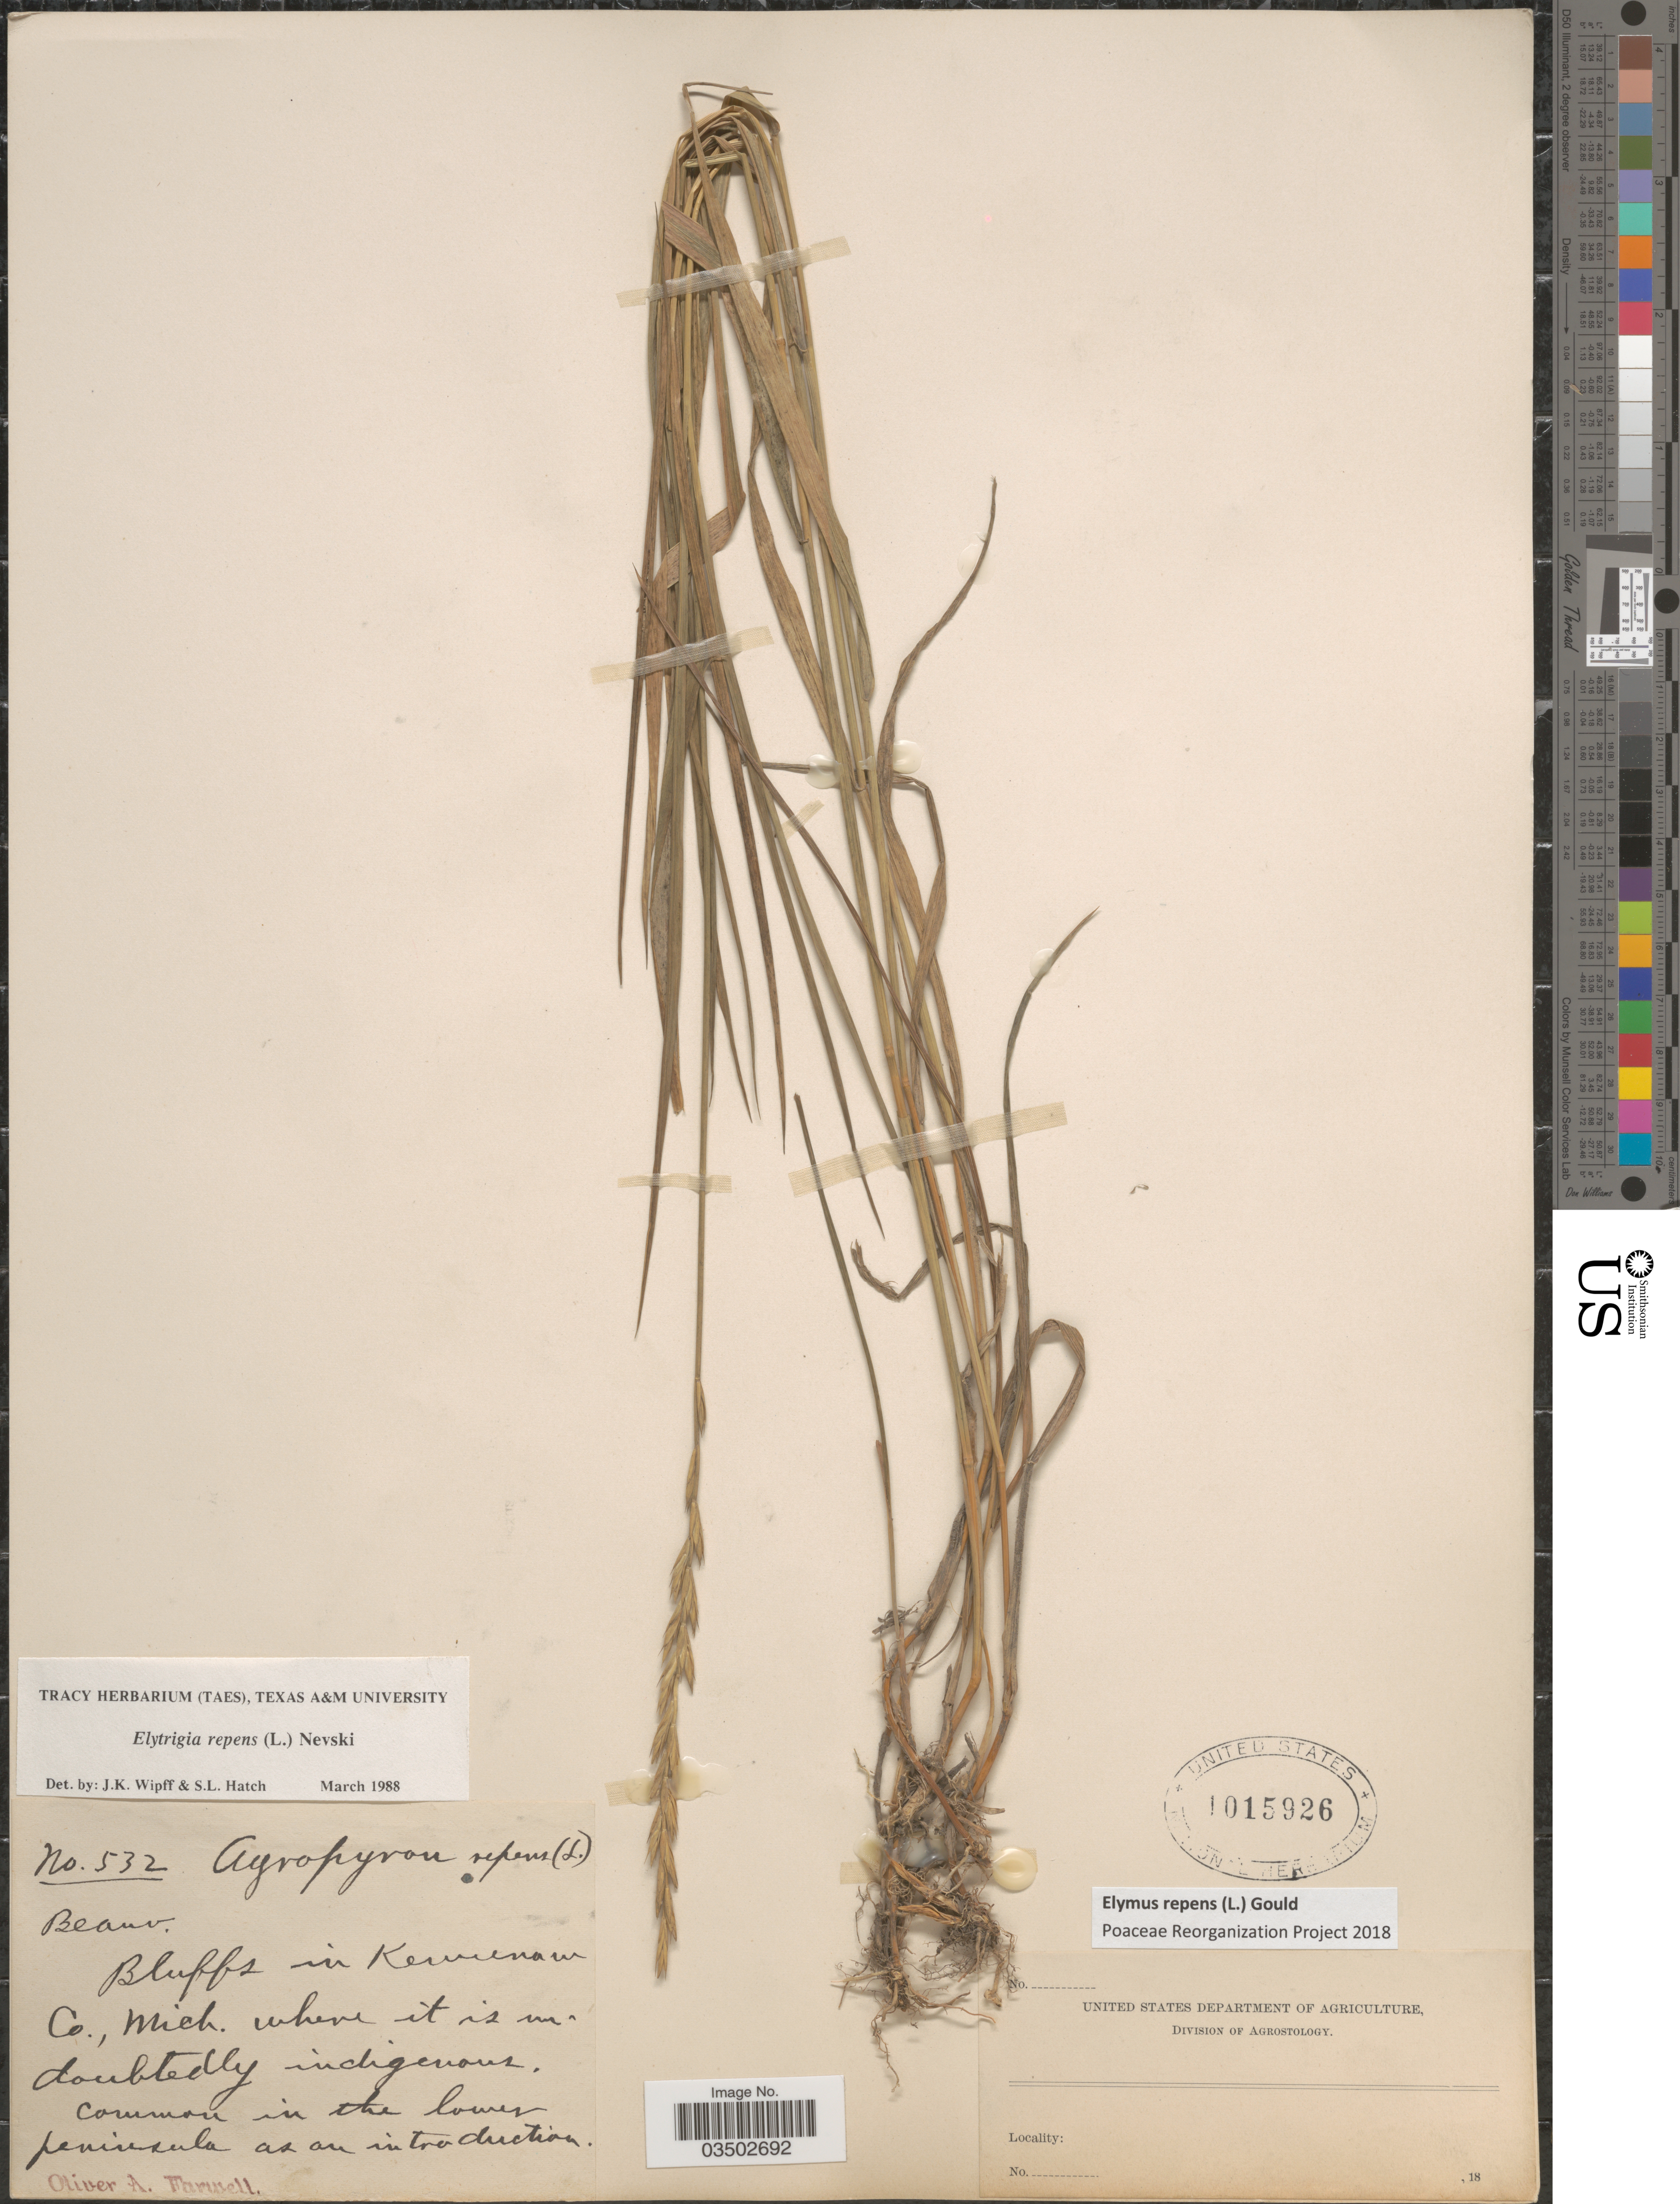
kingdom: Plantae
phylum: Tracheophyta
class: Liliopsida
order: Poales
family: Poaceae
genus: Elymus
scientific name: Elymus repens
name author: (L.) Gould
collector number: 532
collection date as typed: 18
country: United States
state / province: Michigan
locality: Bluffs in Keweenaw Co.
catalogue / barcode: US 1015926